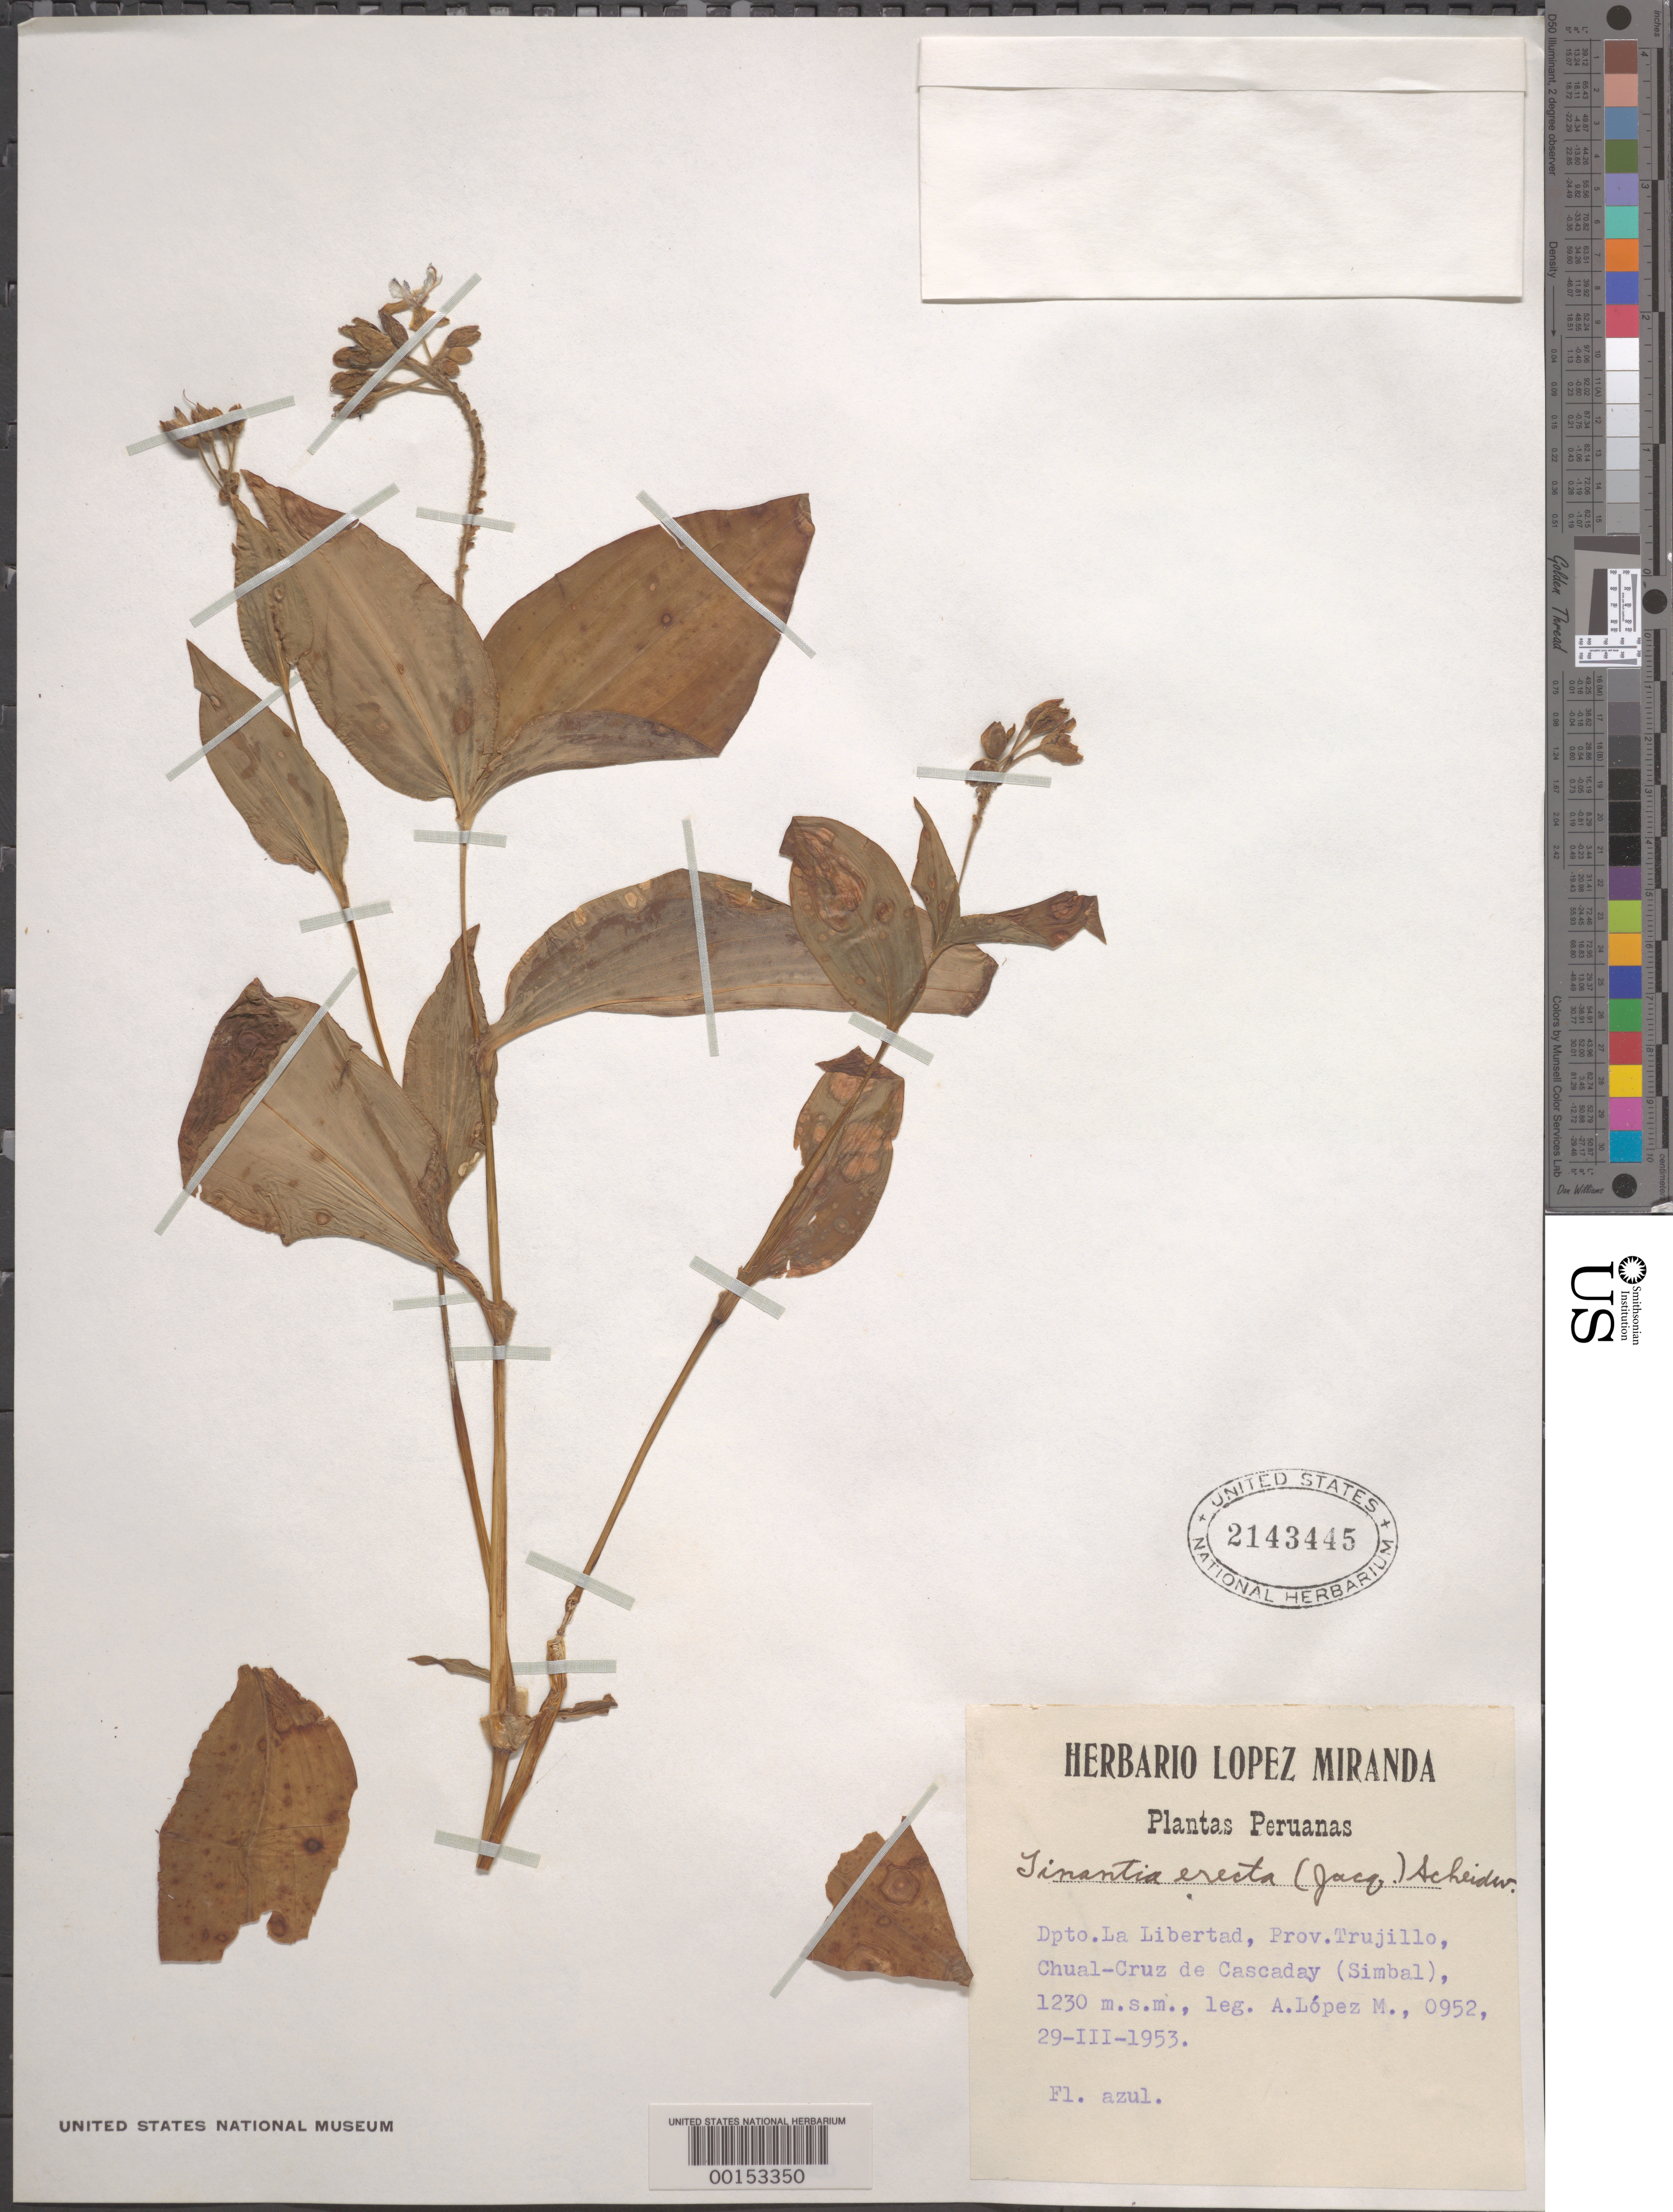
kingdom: Plantae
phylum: Tracheophyta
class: Liliopsida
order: Commelinales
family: Commelinaceae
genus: Tinantia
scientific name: Tinantia erecta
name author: (Jacq.) Fenzl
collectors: A. Lopez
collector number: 0952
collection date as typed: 29 Mar 1953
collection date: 1953-03-29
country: Peru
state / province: La Libertad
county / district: Trujillo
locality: Chual-Cruz de Cascaday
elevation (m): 1230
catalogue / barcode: US 2143445